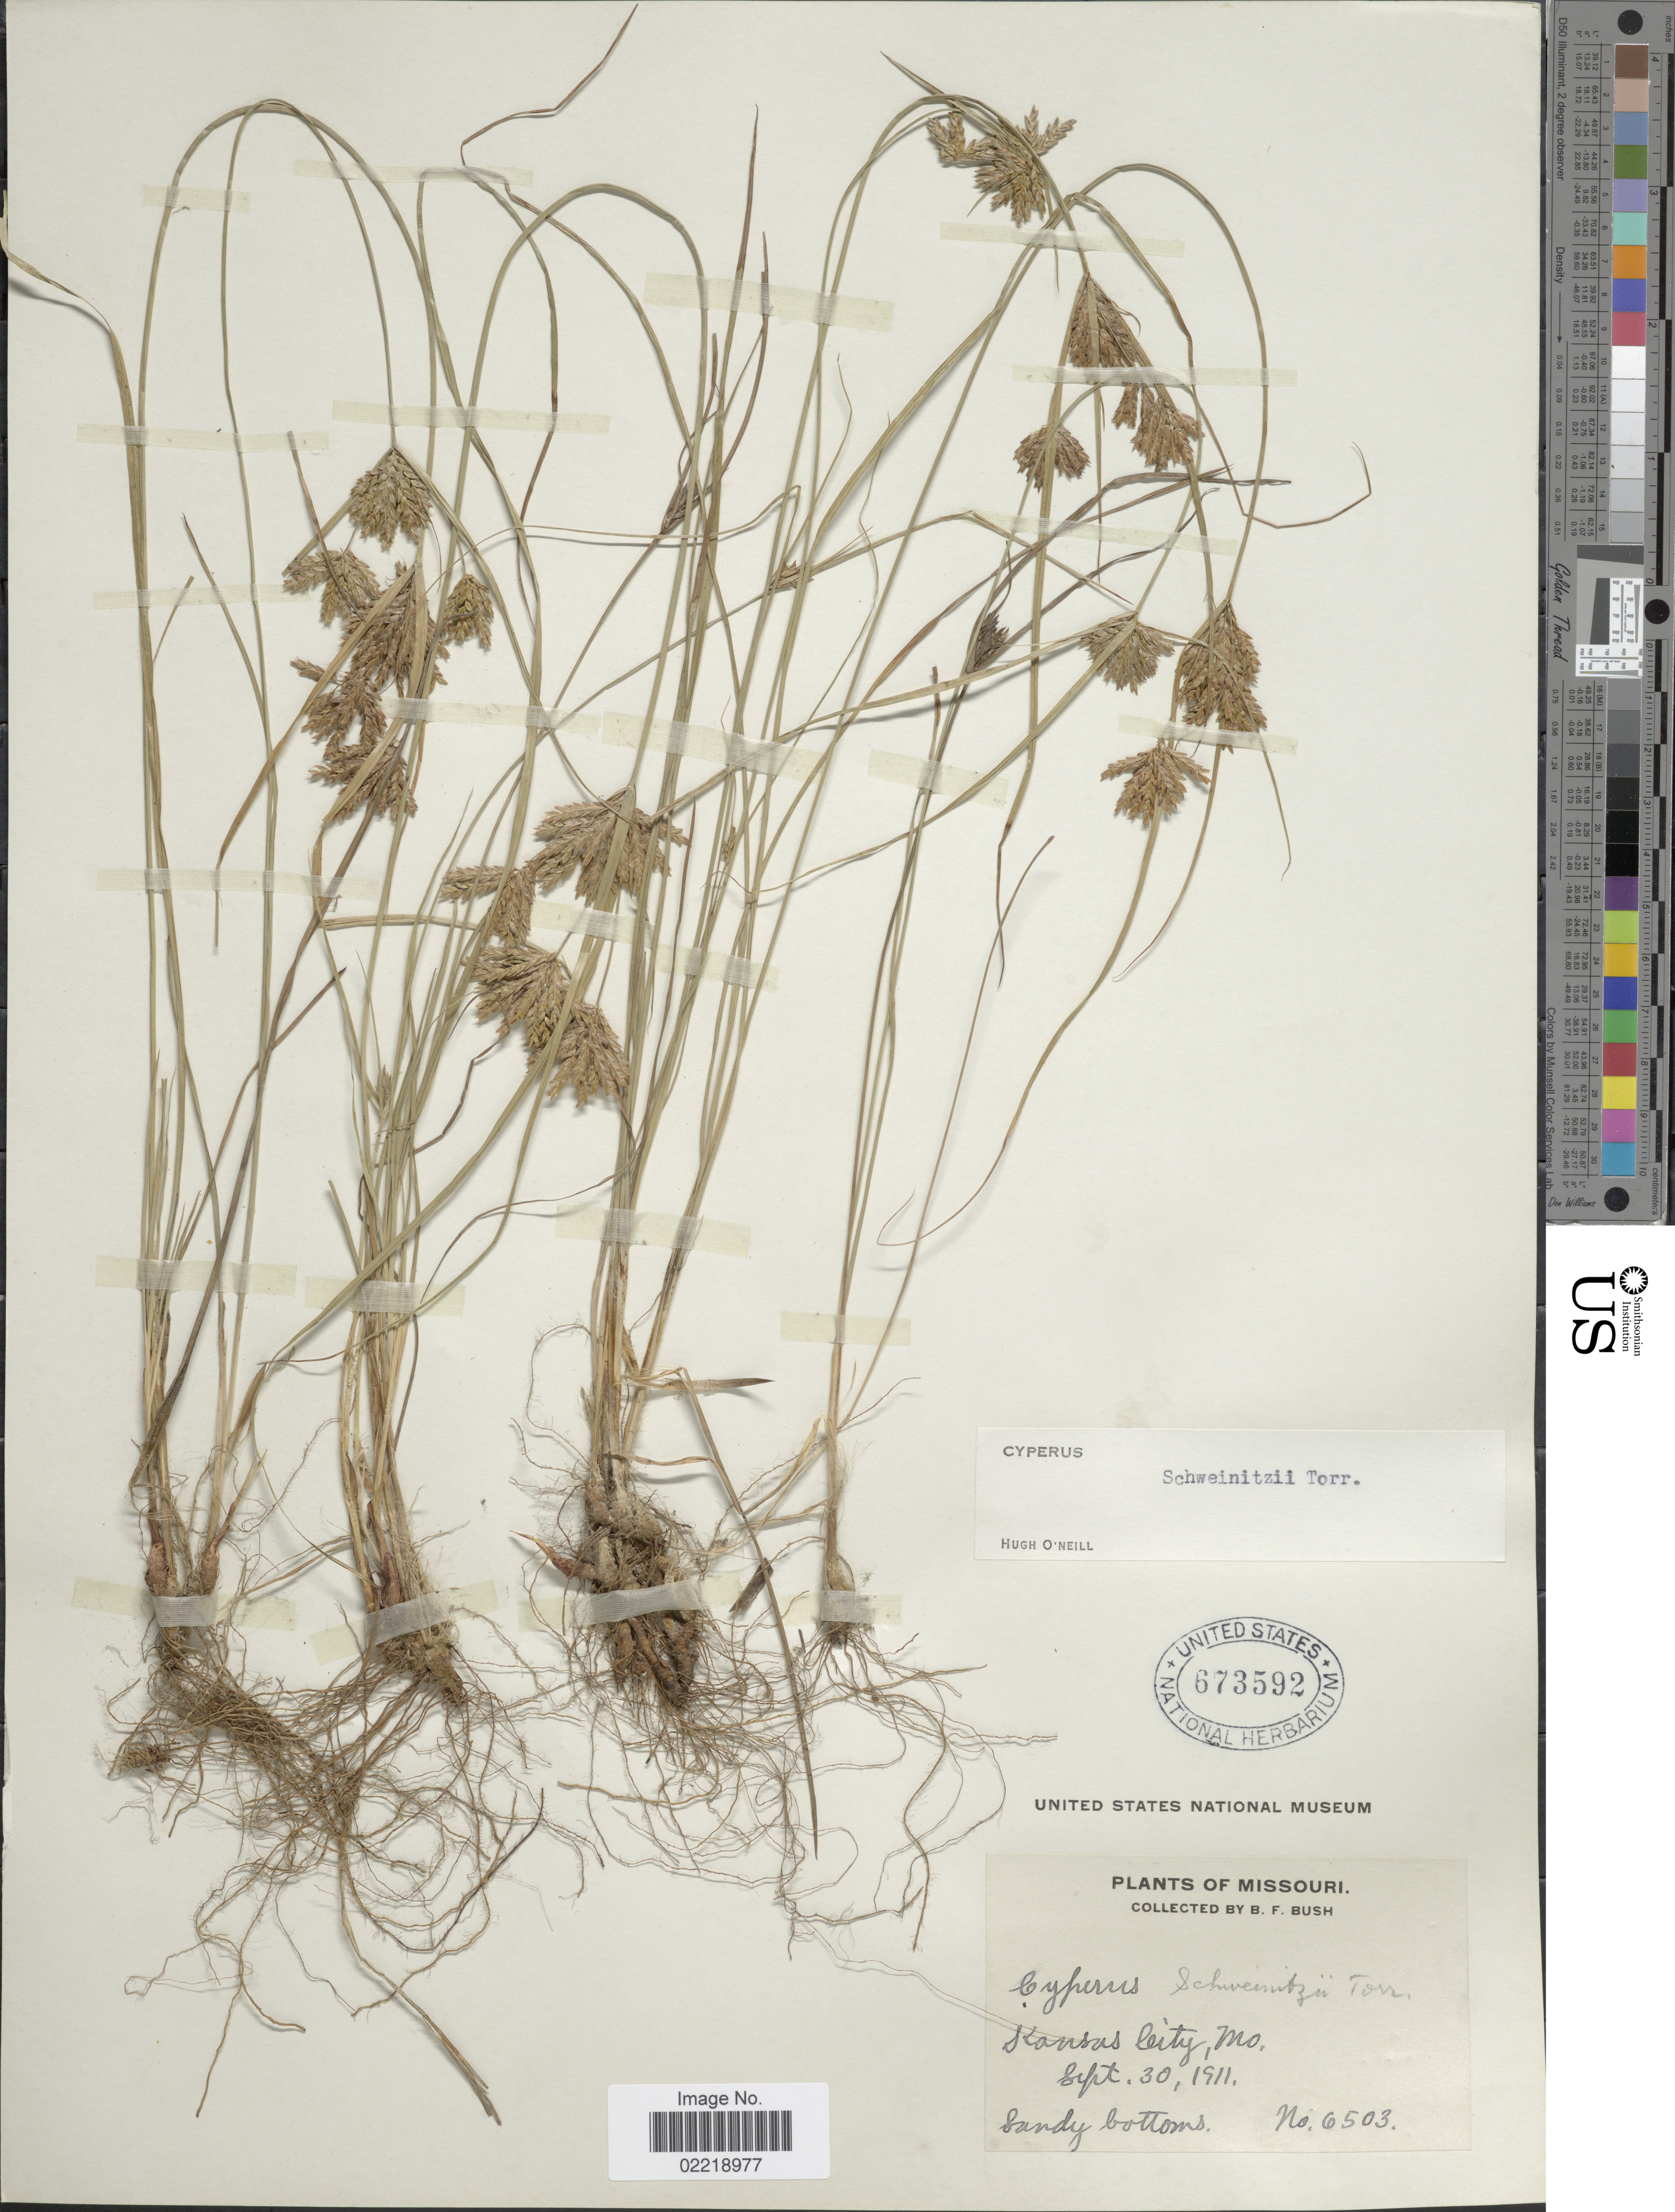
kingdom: Plantae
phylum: Tracheophyta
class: Liliopsida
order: Poales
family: Cyperaceae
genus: Cyperus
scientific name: Cyperus schweinitzii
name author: Torr.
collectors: B. F. Bush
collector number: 6503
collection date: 1911-09-30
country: United States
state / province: Missouri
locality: Kansas City, Sandy bottoms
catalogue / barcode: US 673592